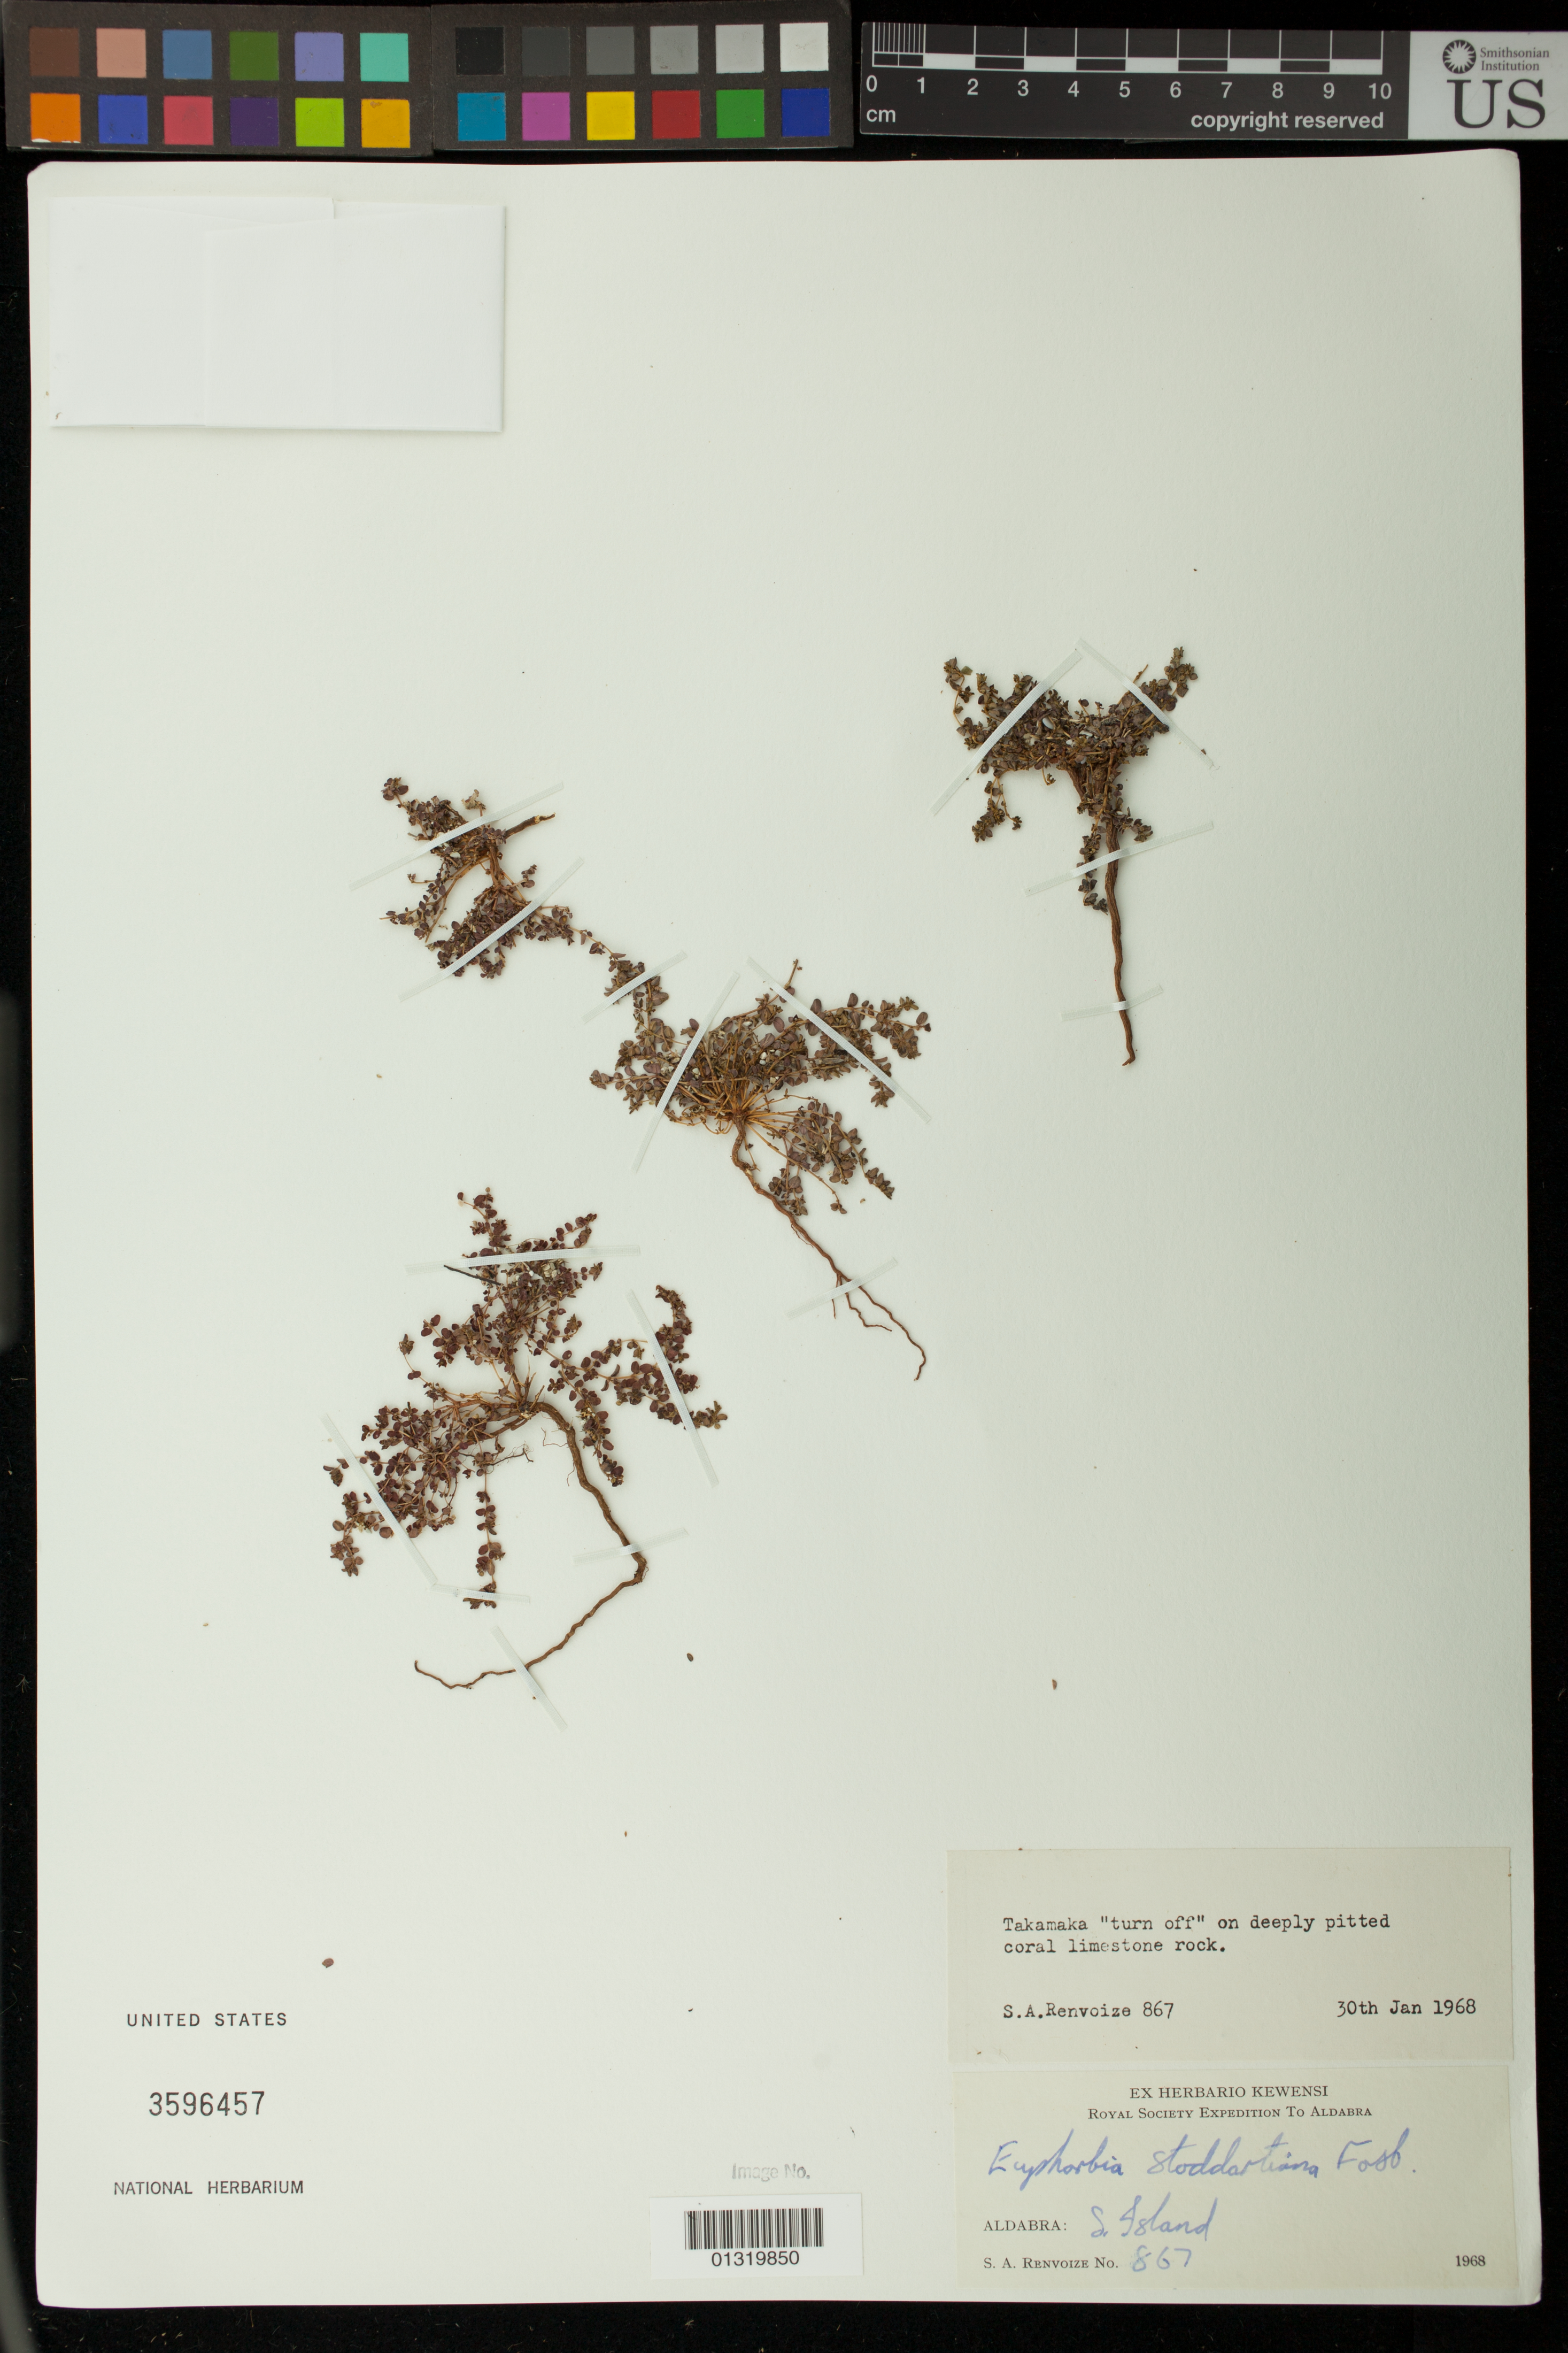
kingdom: Plantae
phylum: Tracheophyta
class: Magnoliopsida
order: Malpighiales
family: Euphorbiaceae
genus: Euphorbia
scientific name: Euphorbia stoddartii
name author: Fosberg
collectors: S. A. Renvoize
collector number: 867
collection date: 1968-01-30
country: Seychelles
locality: Aldabra: S. Island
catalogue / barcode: US 3596457